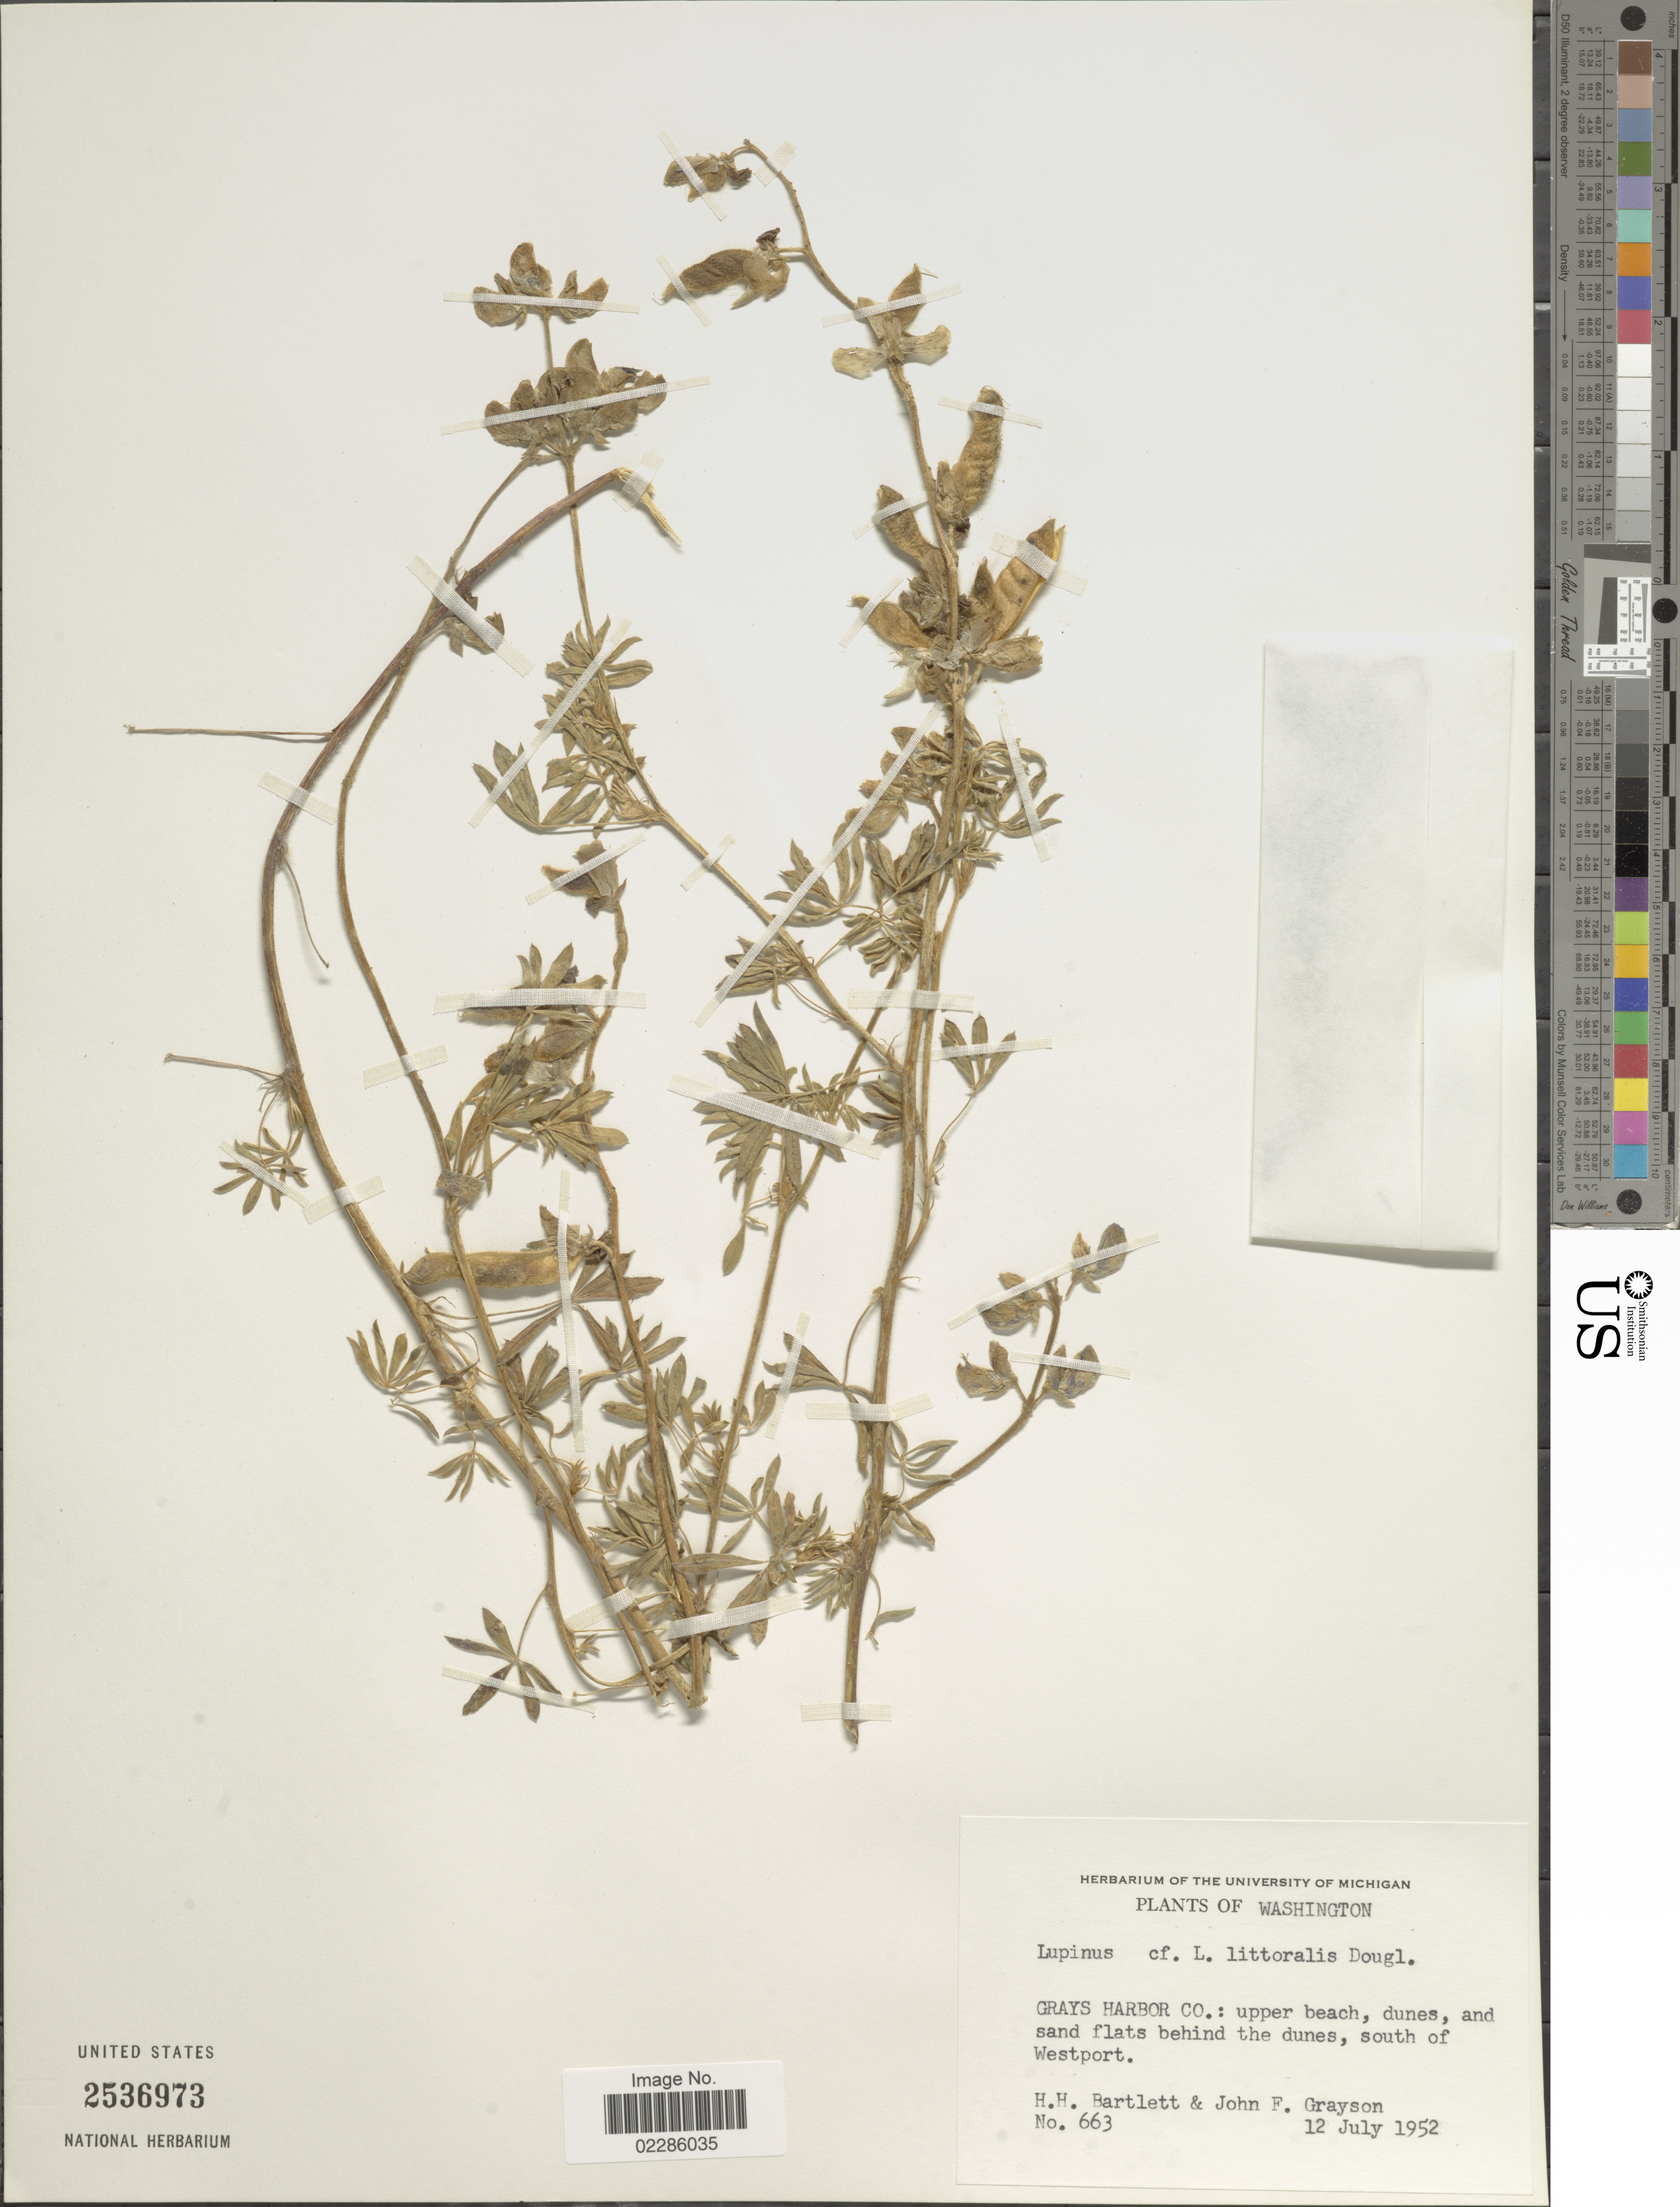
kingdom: Plantae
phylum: Tracheophyta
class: Magnoliopsida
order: Fabales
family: Fabaceae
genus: Lupinus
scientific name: Lupinus littoralis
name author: Douglas ex Lindl.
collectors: H. H. Bartlett & J. Grayson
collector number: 663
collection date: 1952-07-12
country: United States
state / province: Washington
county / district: Grays Harbor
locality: Grays Harbor Co: upper beach, dunes, and sand flats behind the dunes, south of Westport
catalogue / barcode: US 2536973